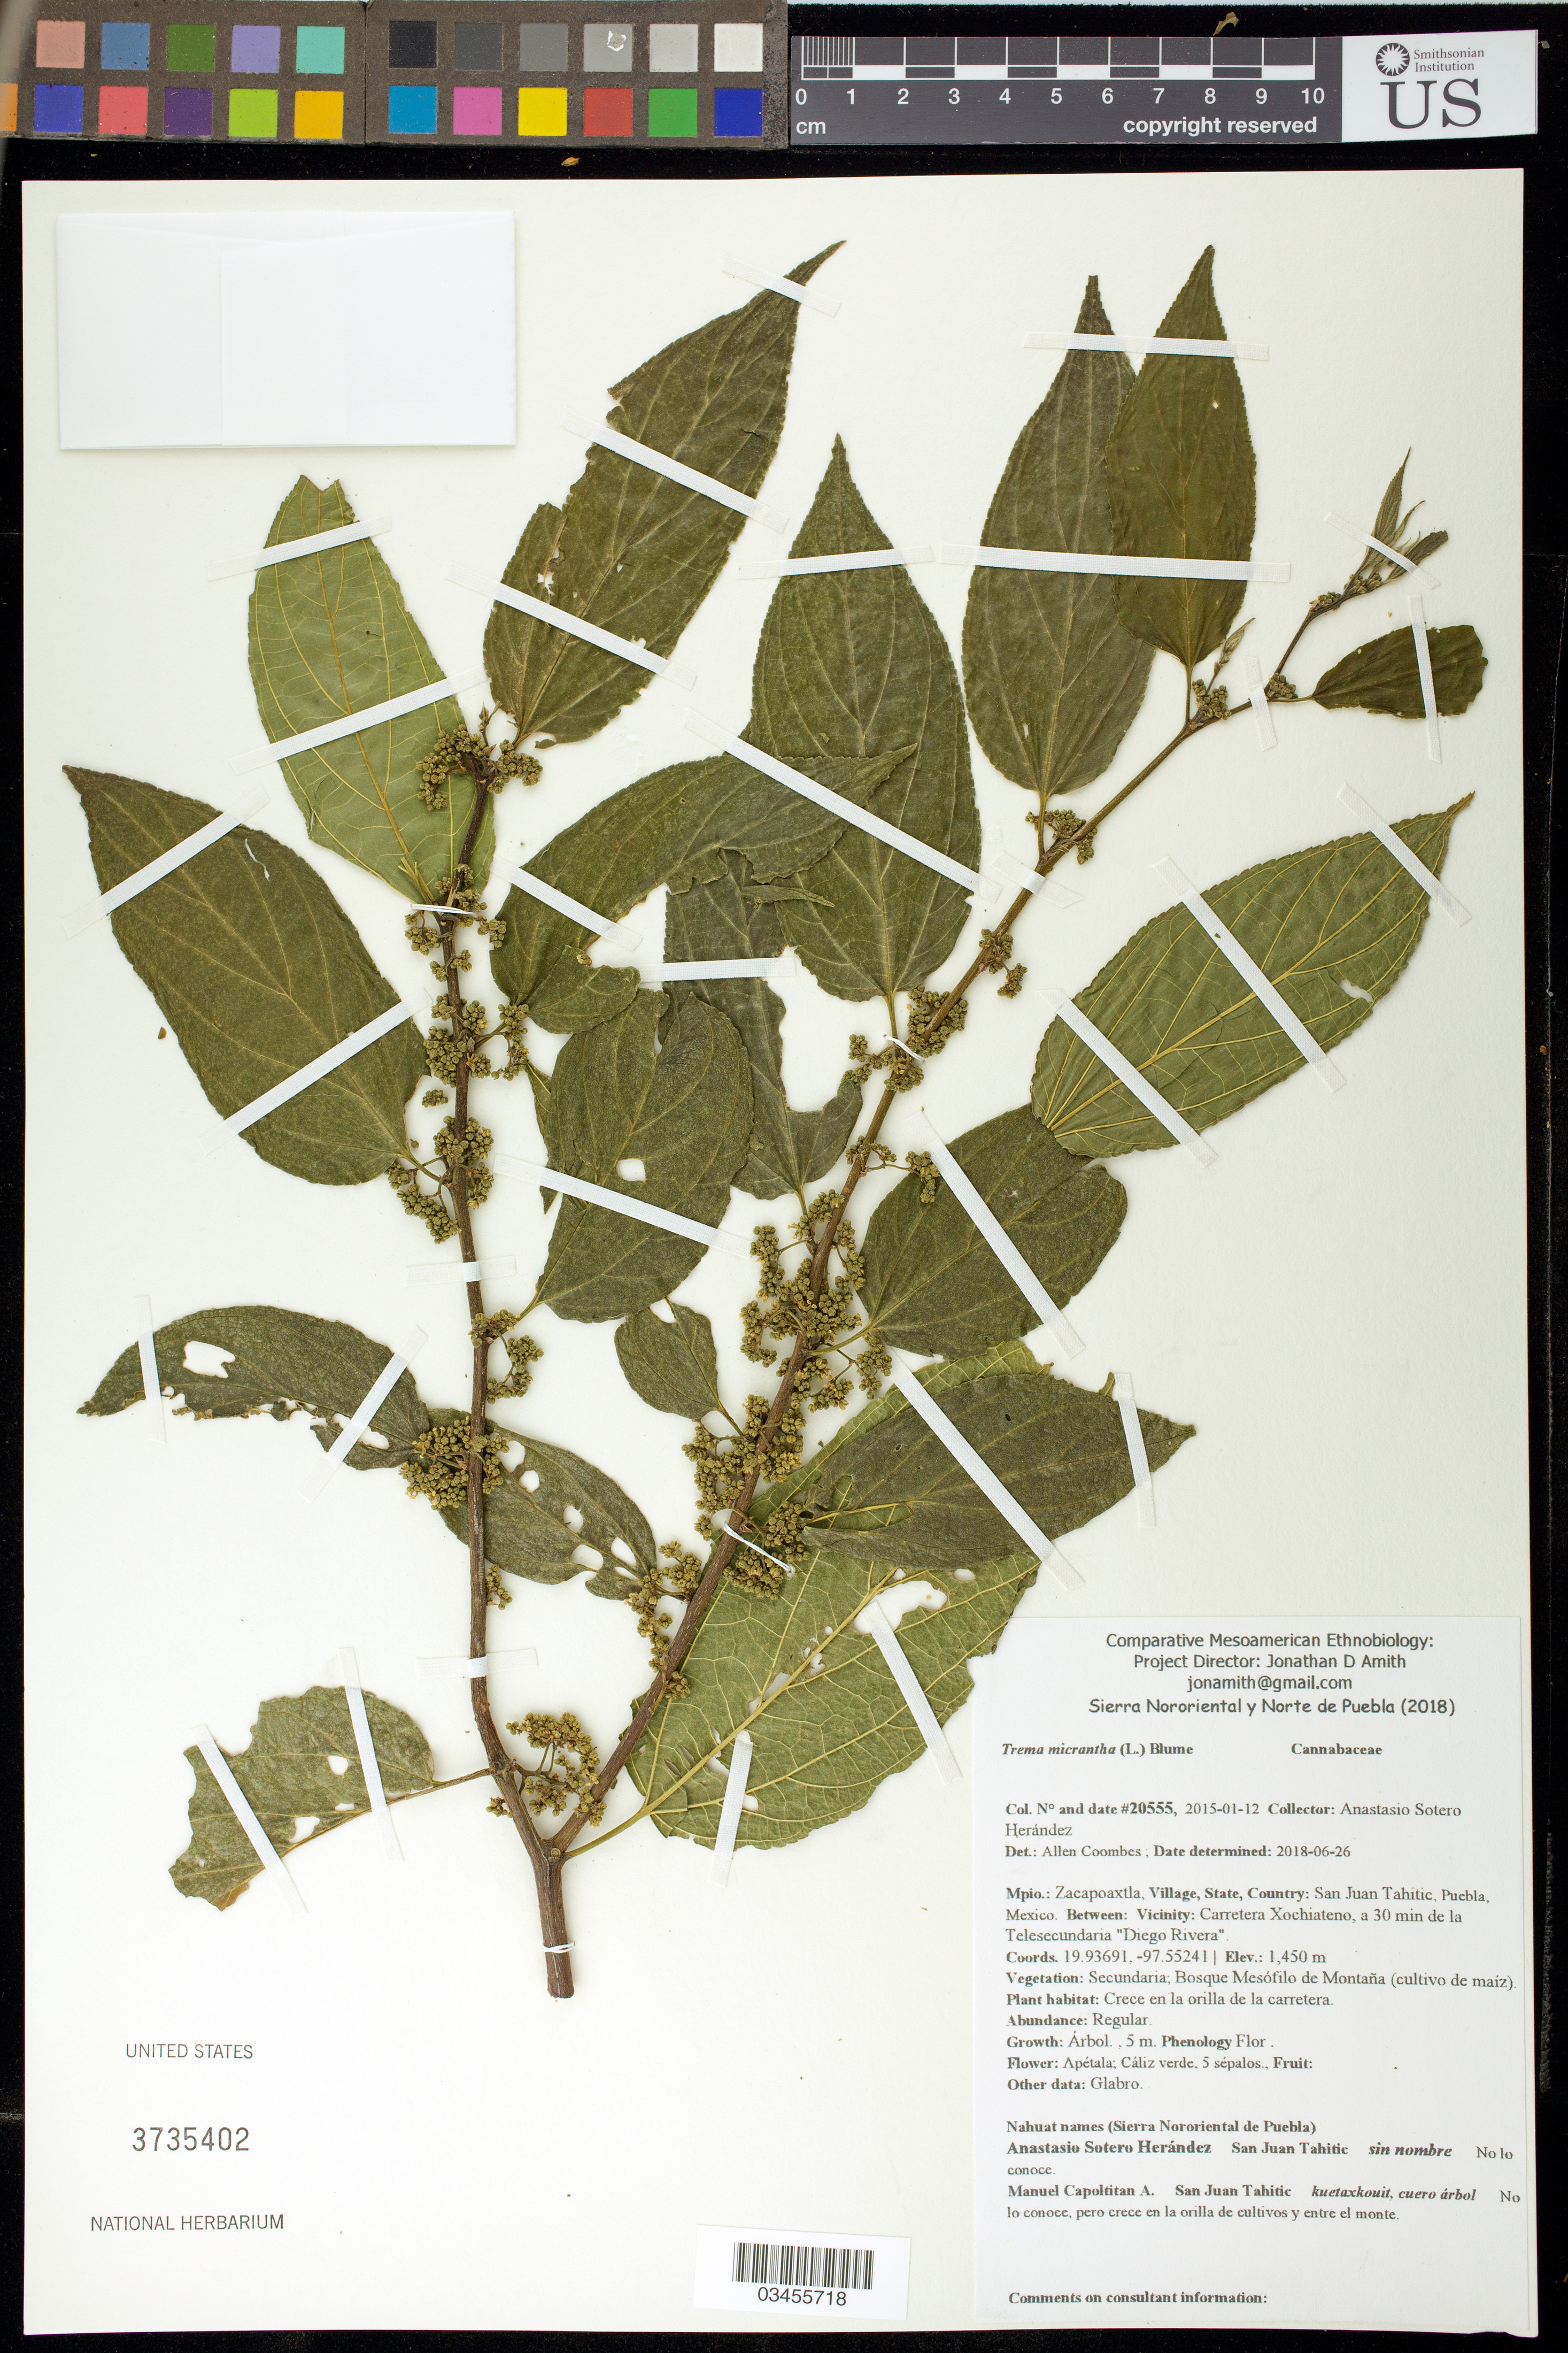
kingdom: Plantae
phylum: Tracheophyta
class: Magnoliopsida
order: Rosales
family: Cannabaceae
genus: Trema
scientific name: Trema micranthum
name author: (L.) Blume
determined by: Coombes, Allen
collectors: A. Sotero H.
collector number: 20555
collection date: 2015-01-12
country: México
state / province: Puebla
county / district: Zacapoaxtla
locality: PUEBLO: San Juan Tahitic; LOCALIDAD EXACTA: Carretera Xochiateno, a 30 min de la Telesecundaria "Diego Rivera"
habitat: Bosque mesófilo de montaña (cultivo de maíz) | Crece en la orilla de la carretera.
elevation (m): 1450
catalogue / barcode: US 3735402